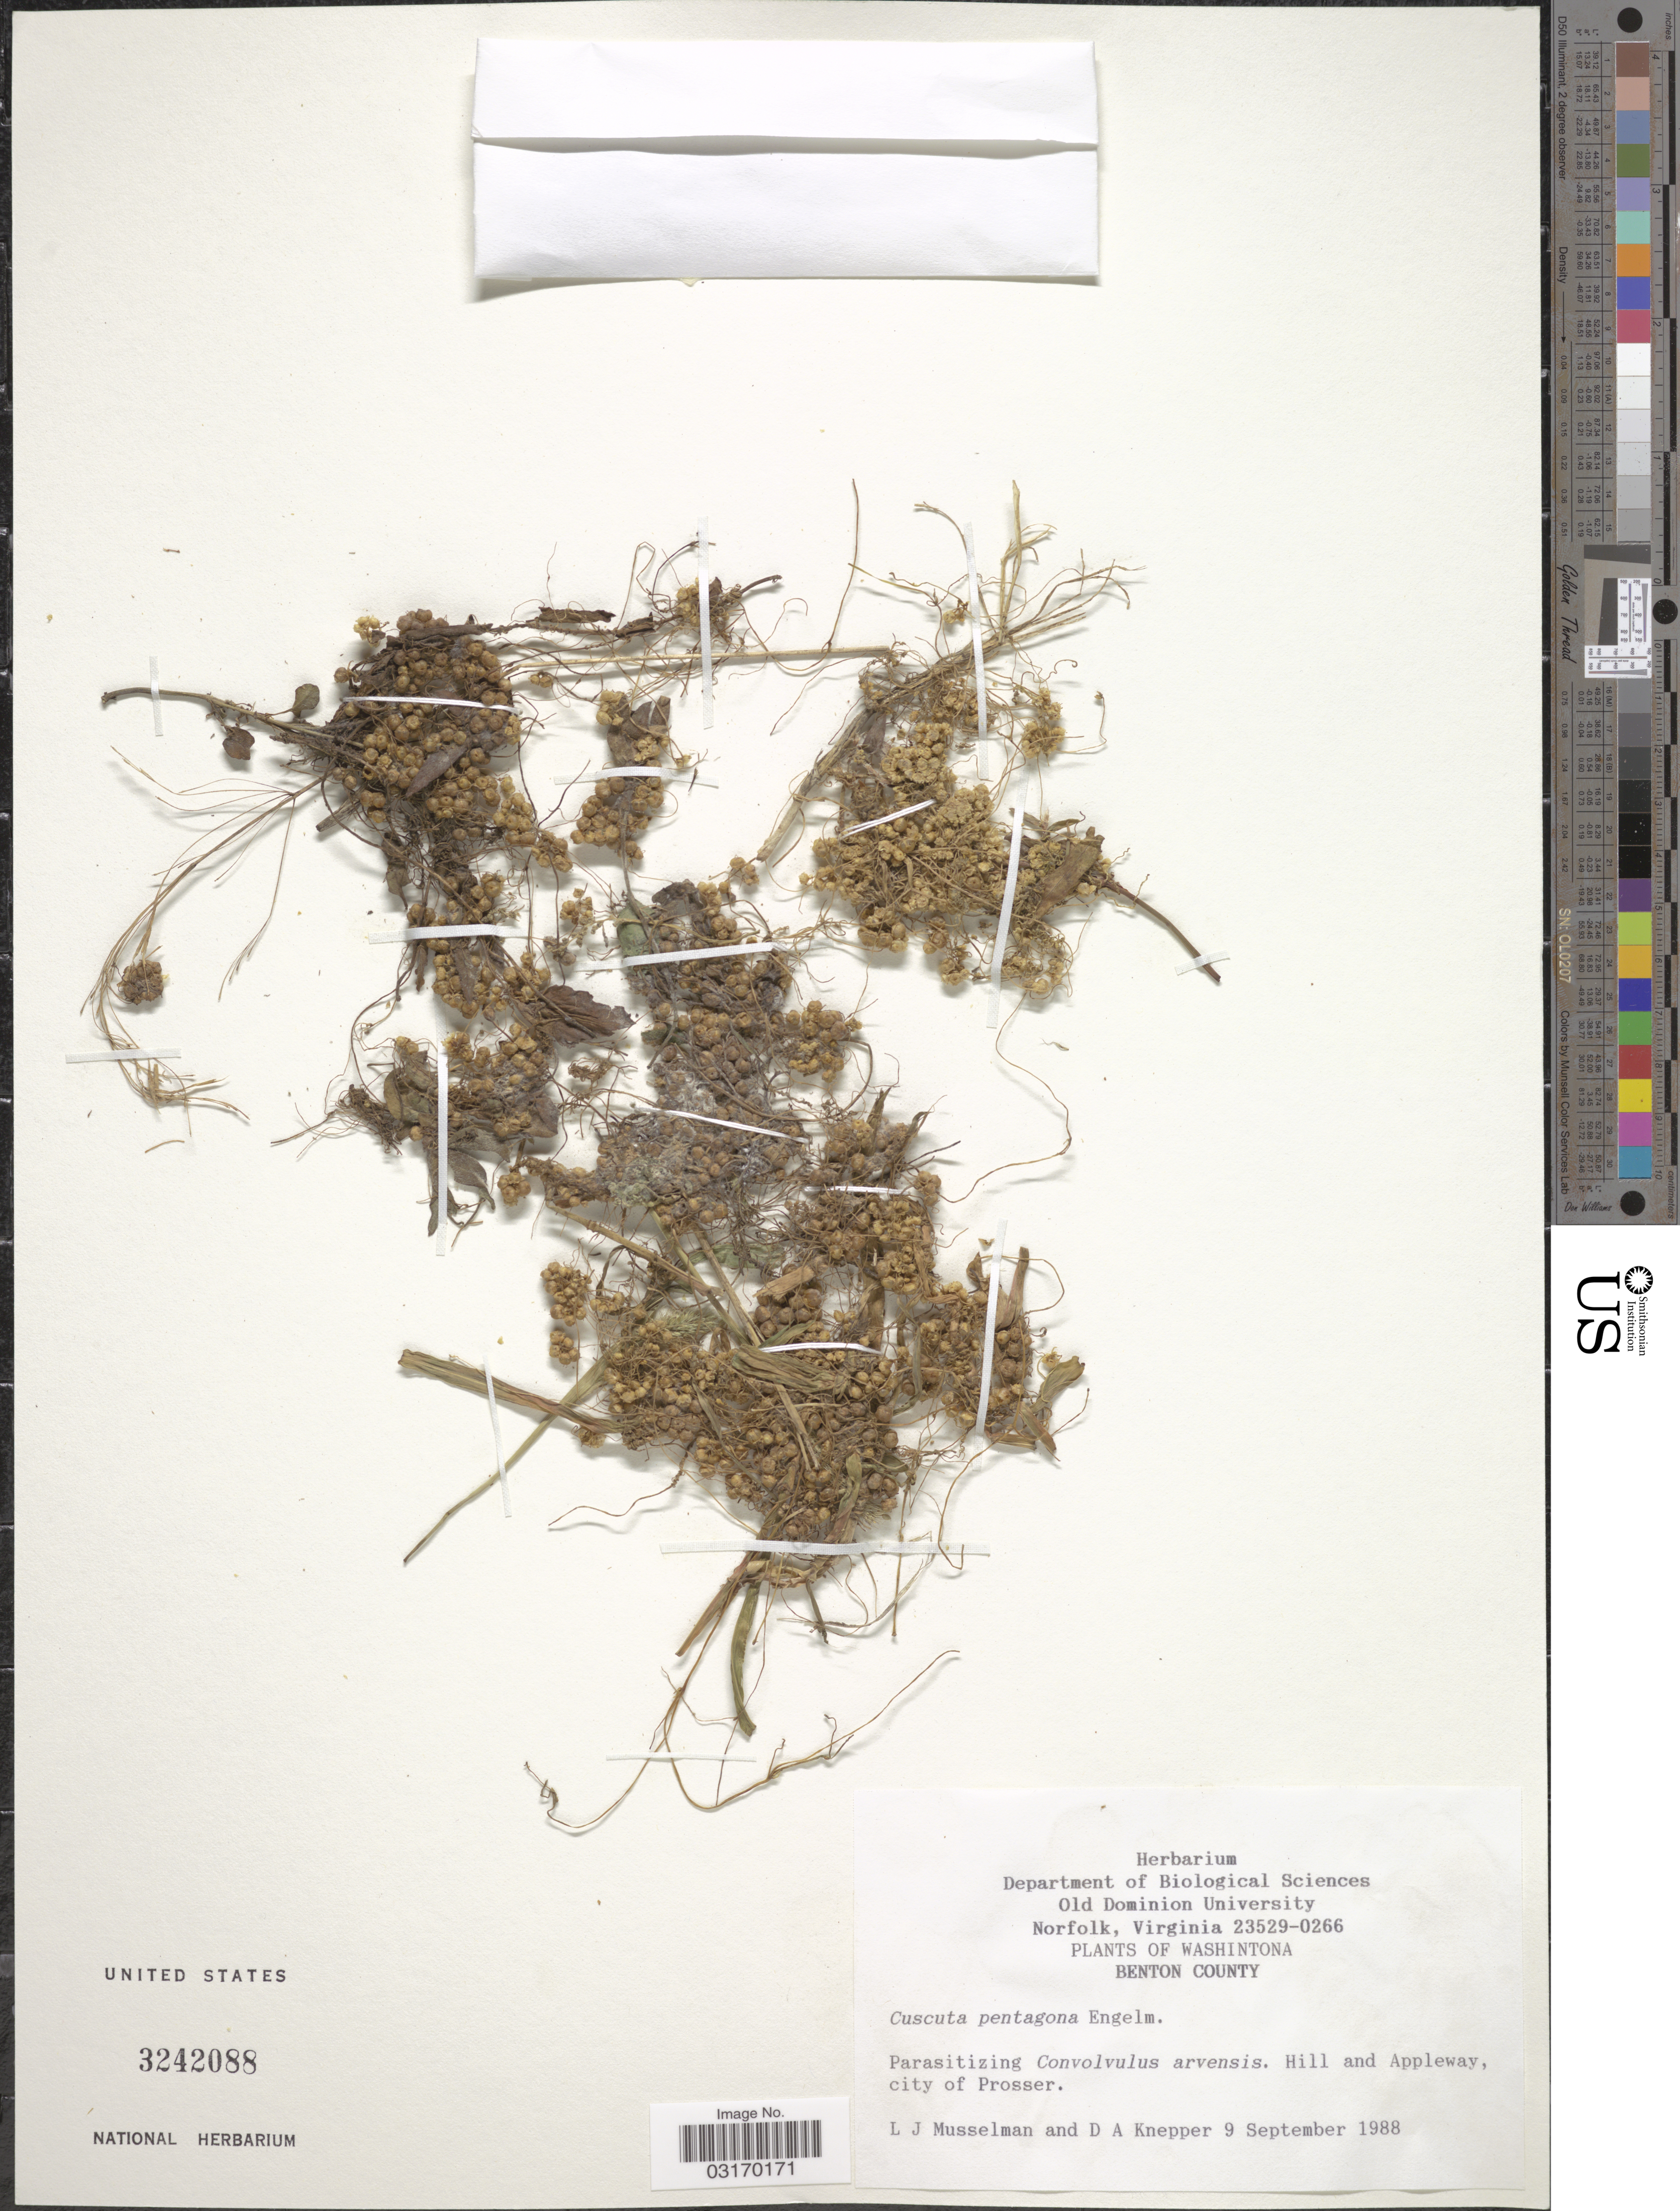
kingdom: Plantae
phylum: Tracheophyta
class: Magnoliopsida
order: Solanales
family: Convolvulaceae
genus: Cuscuta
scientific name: Cuscuta pentagona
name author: Engelm.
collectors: L. J. Musselman & D. A. Knepper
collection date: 1988-09-09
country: United States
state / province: Washington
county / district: Benton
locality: Washintona. Benton County. Hill and Appleway, city of Prosser.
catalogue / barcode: US 3242088